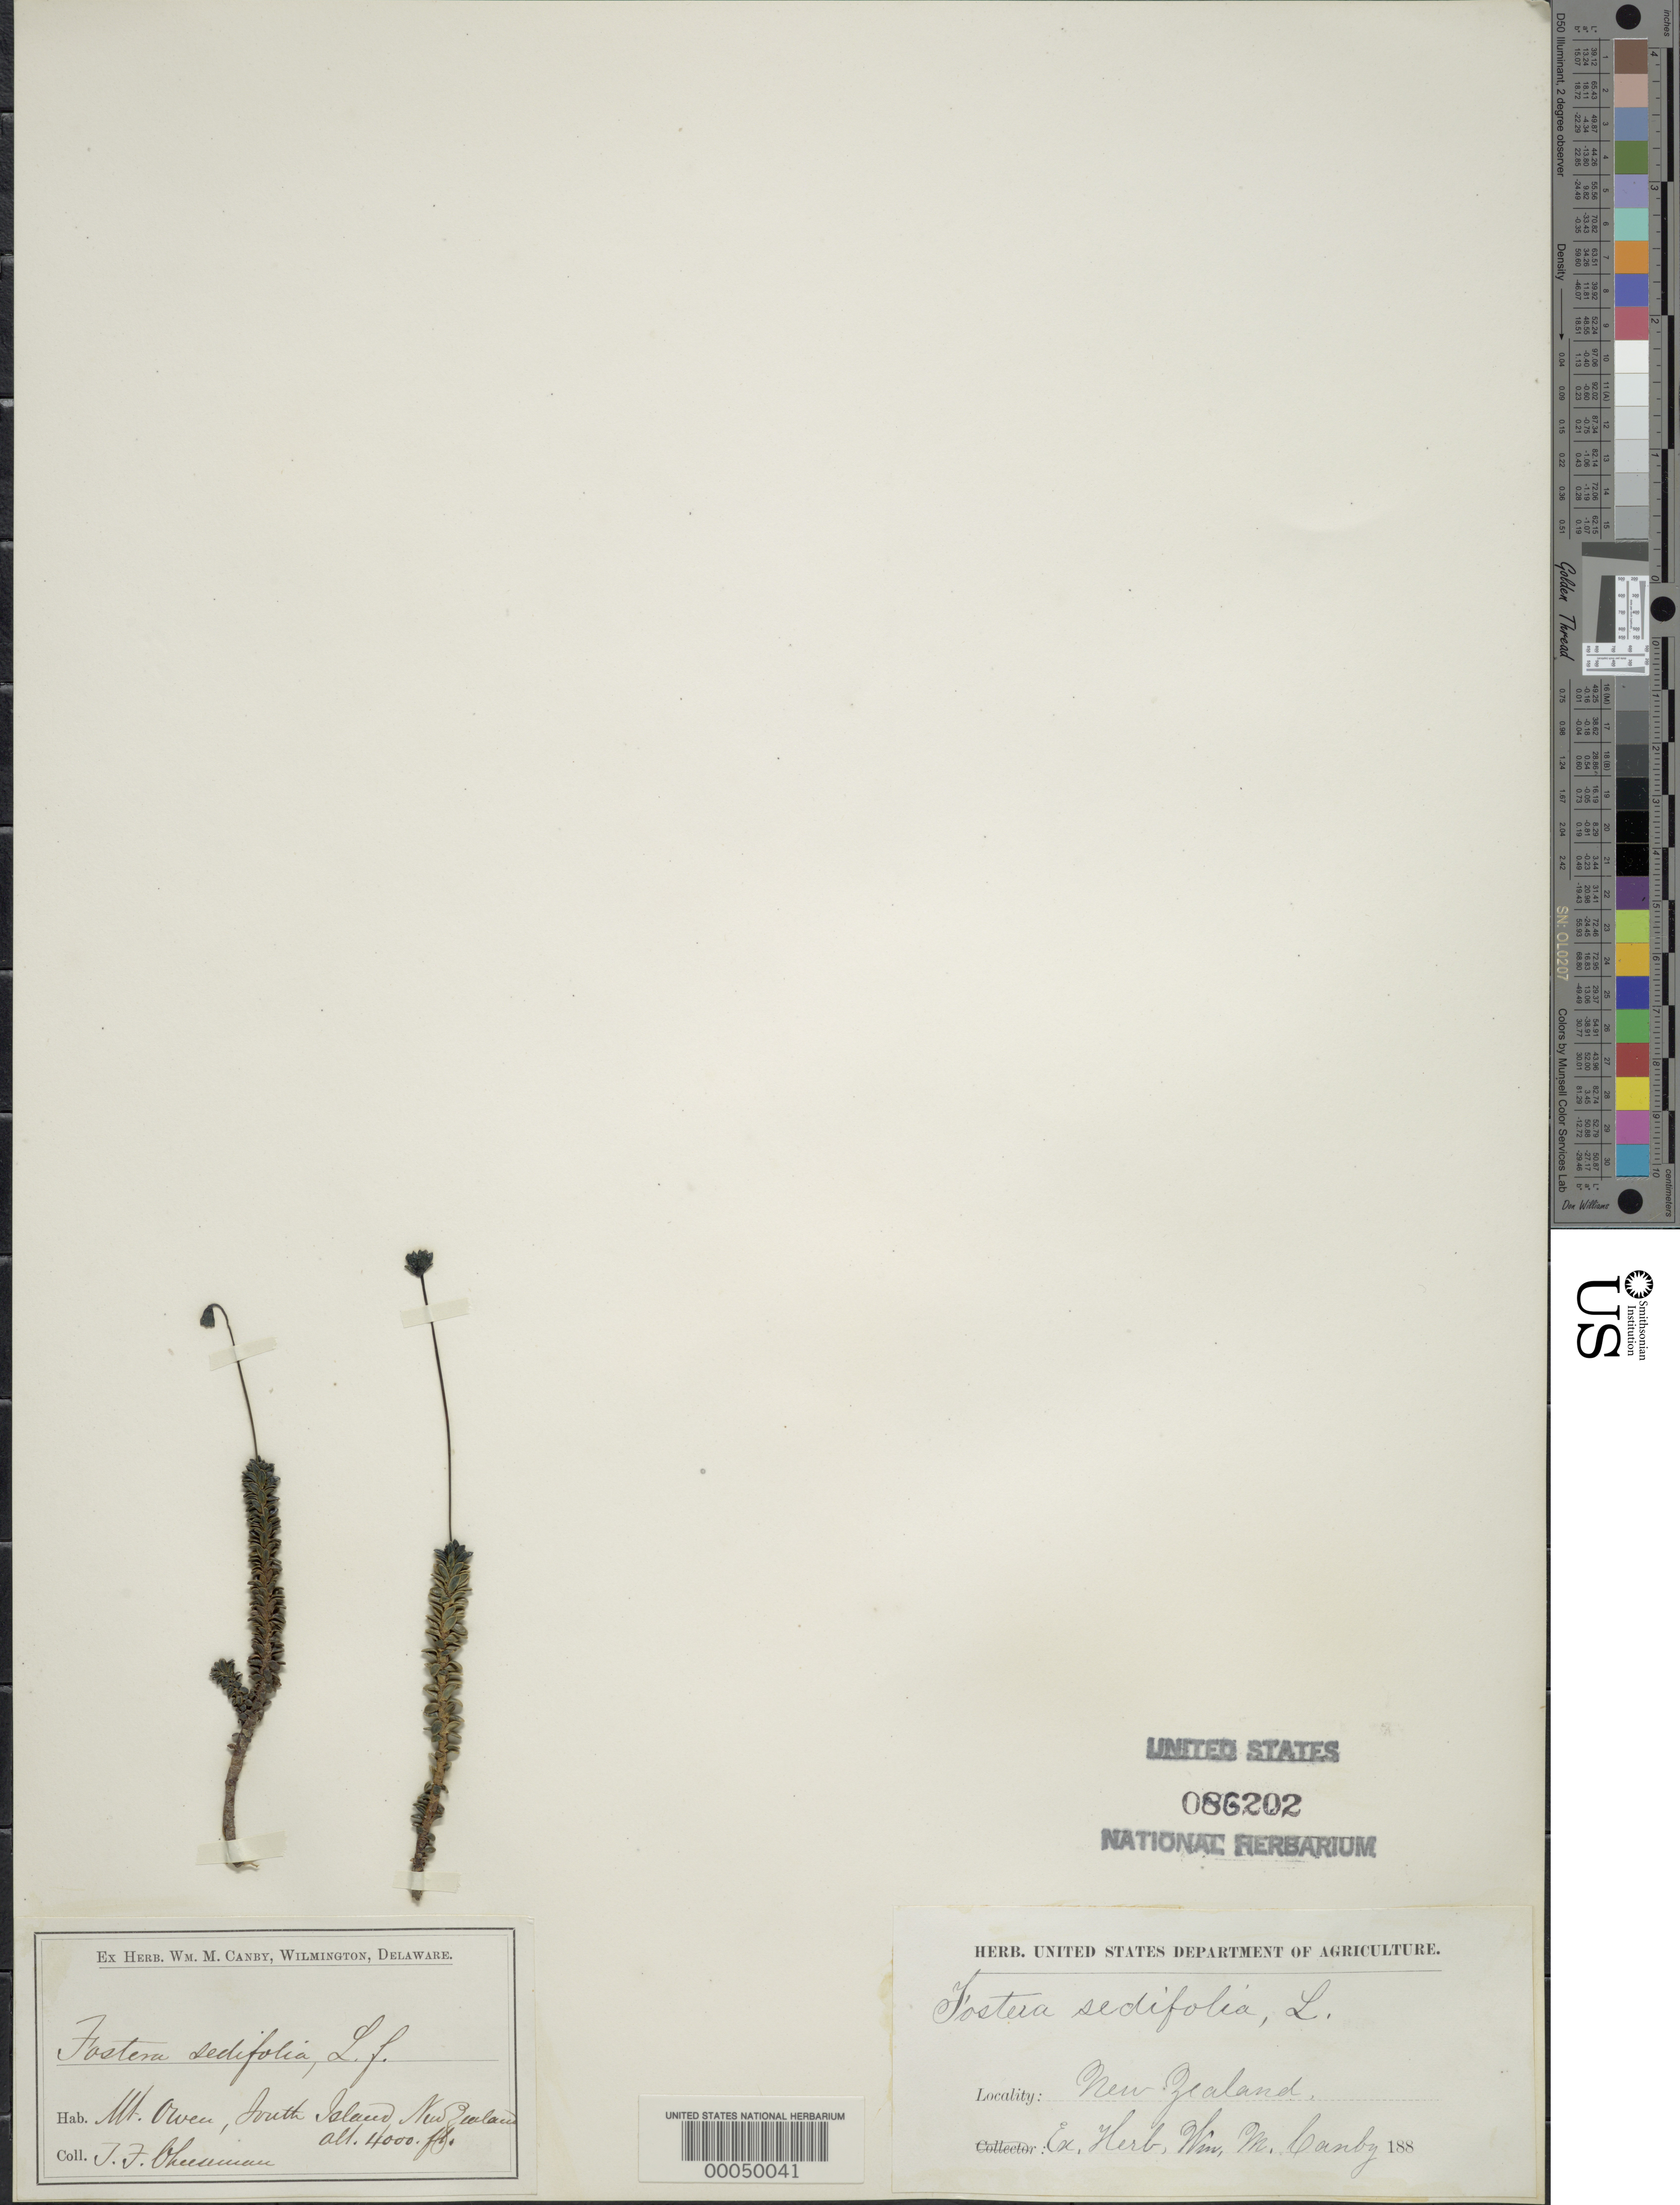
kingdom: Plantae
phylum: Tracheophyta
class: Magnoliopsida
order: Asterales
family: Stylidiaceae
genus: Forstera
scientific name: Forstera sedifolia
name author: G. Forst.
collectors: T. F. Cheeseman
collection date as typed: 188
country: New Zealand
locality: Mt. Owen, South Island.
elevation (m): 1219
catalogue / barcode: US 86202